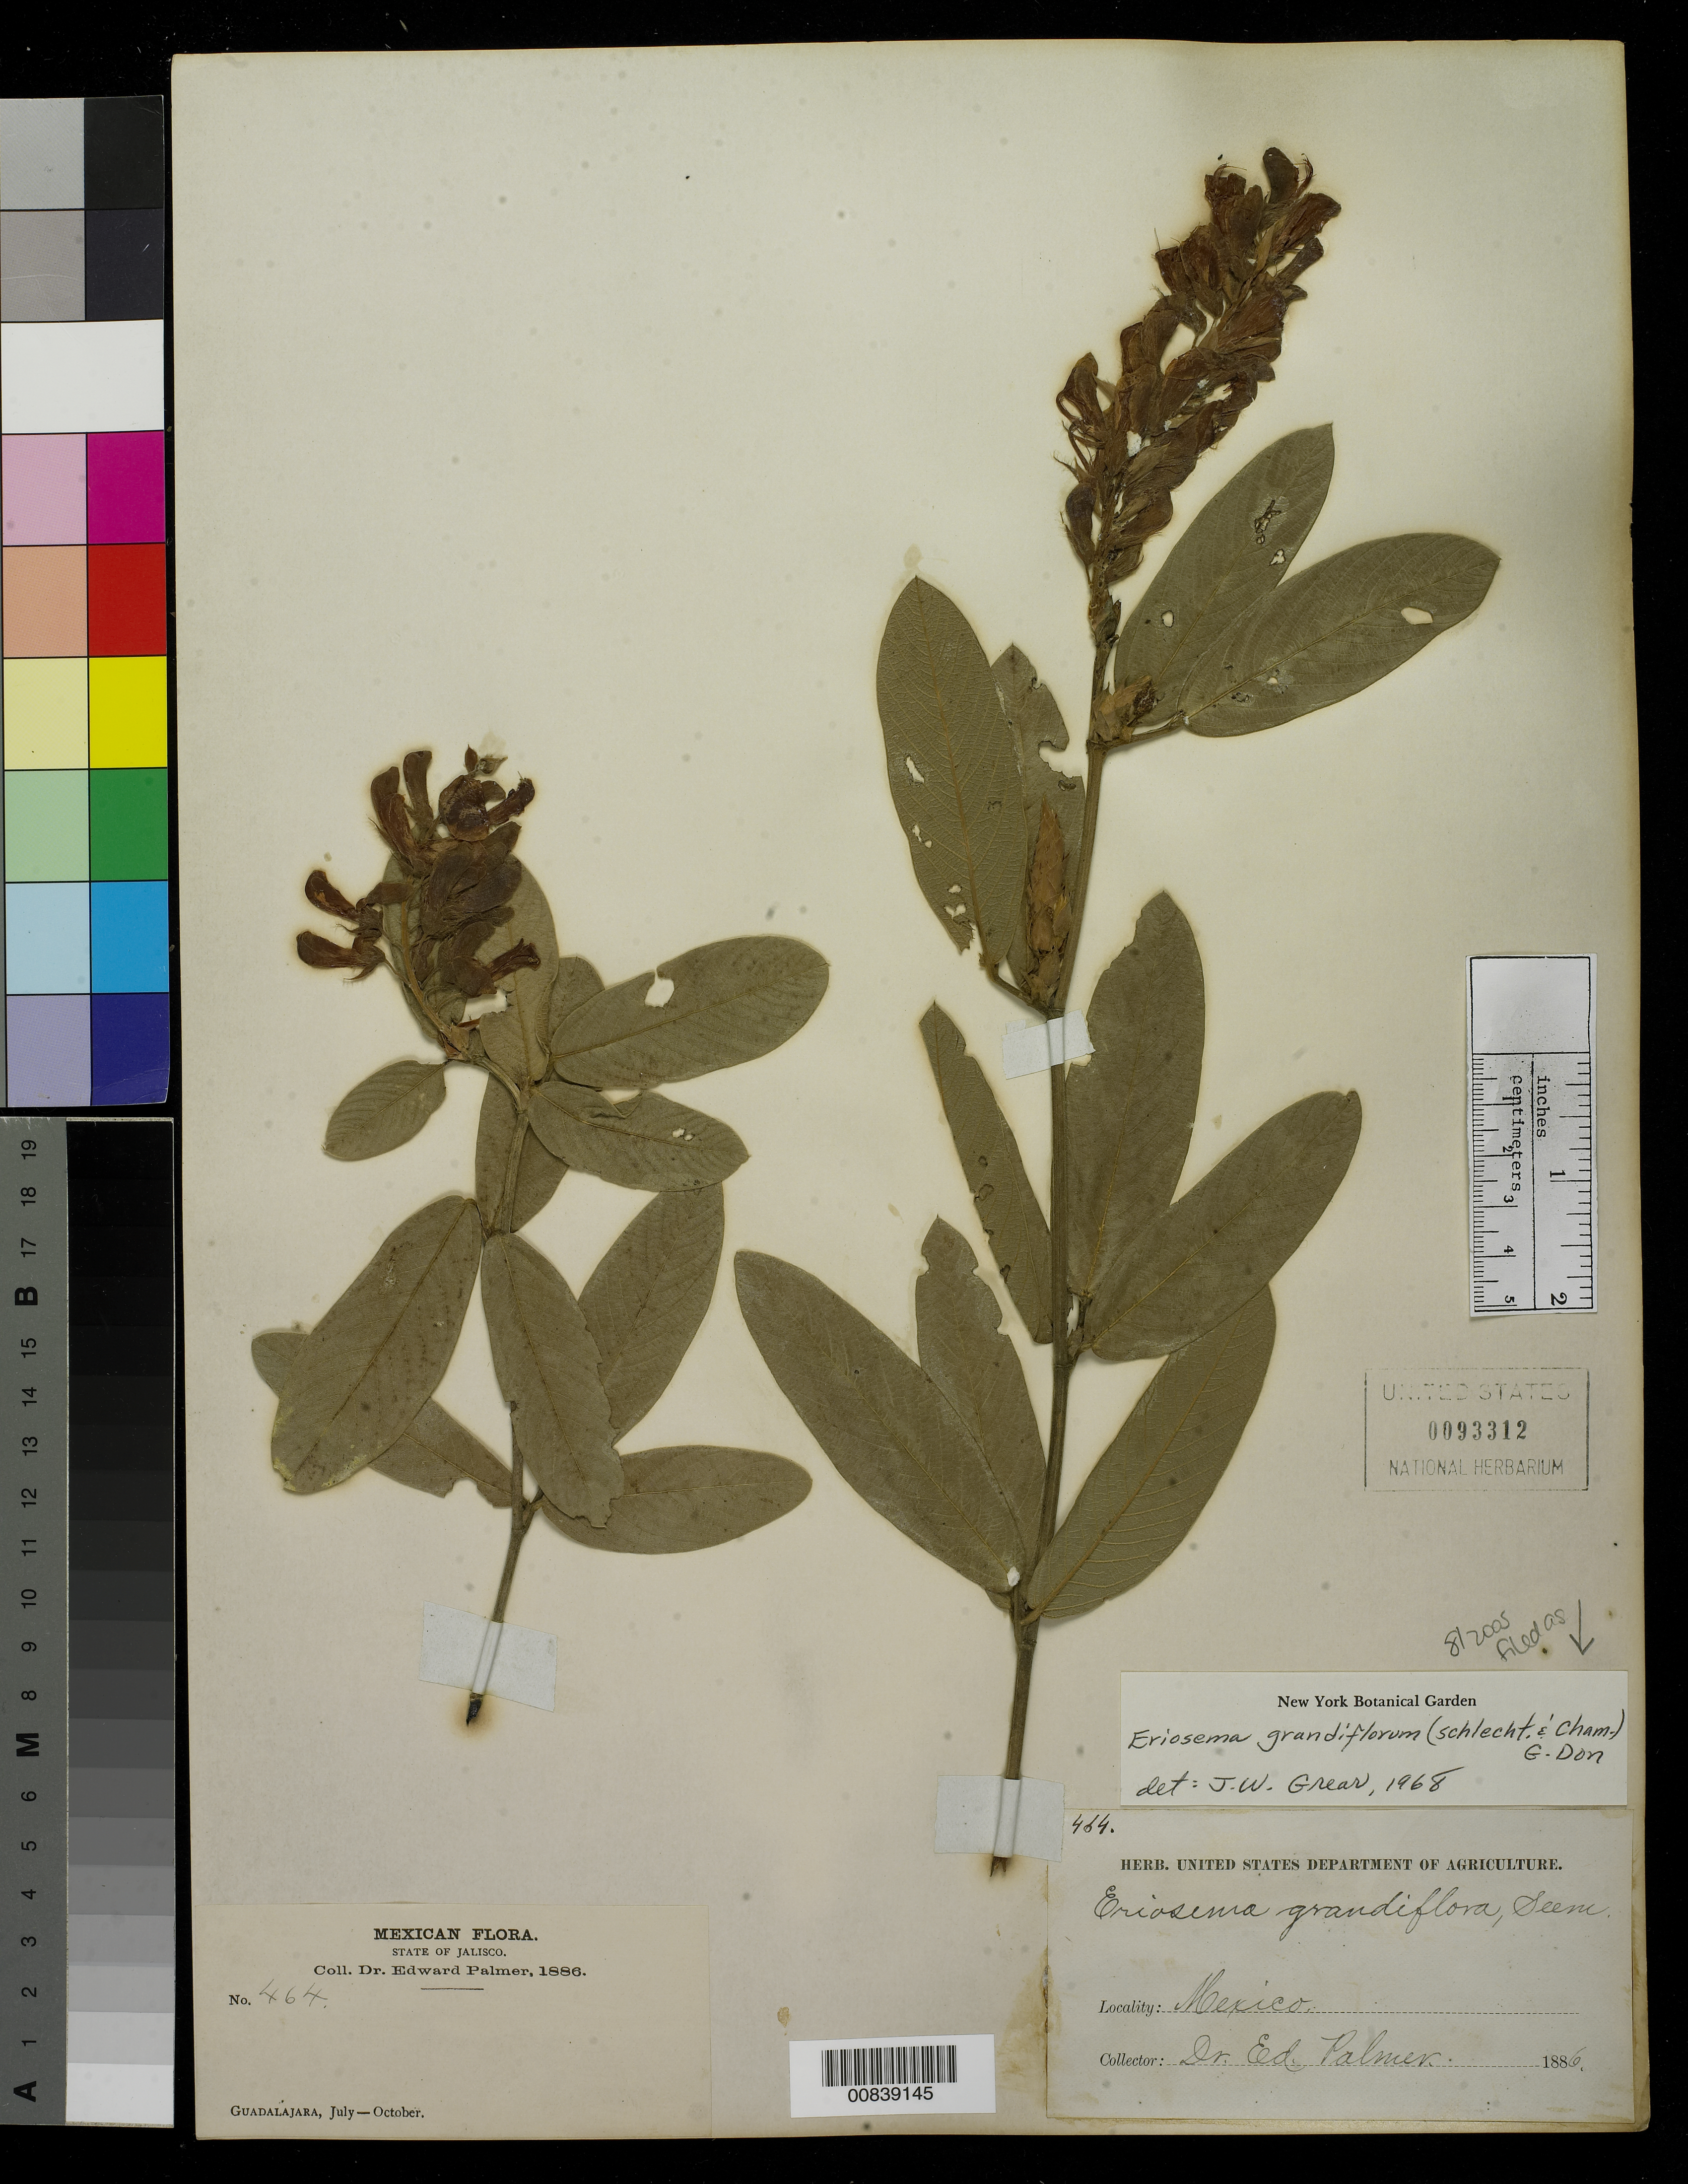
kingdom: Plantae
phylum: Tracheophyta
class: Magnoliopsida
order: Fabales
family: Fabaceae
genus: Eriosema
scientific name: Eriosema grandiflorum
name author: (Schltdl. & Cham.) G. Don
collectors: E. Palmer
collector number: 464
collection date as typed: Jul 1886 to -- Oct 1886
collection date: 1886-07/1886-10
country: Mexico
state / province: Jalisco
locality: Guadalajara, Jalisco.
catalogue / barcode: US 93312